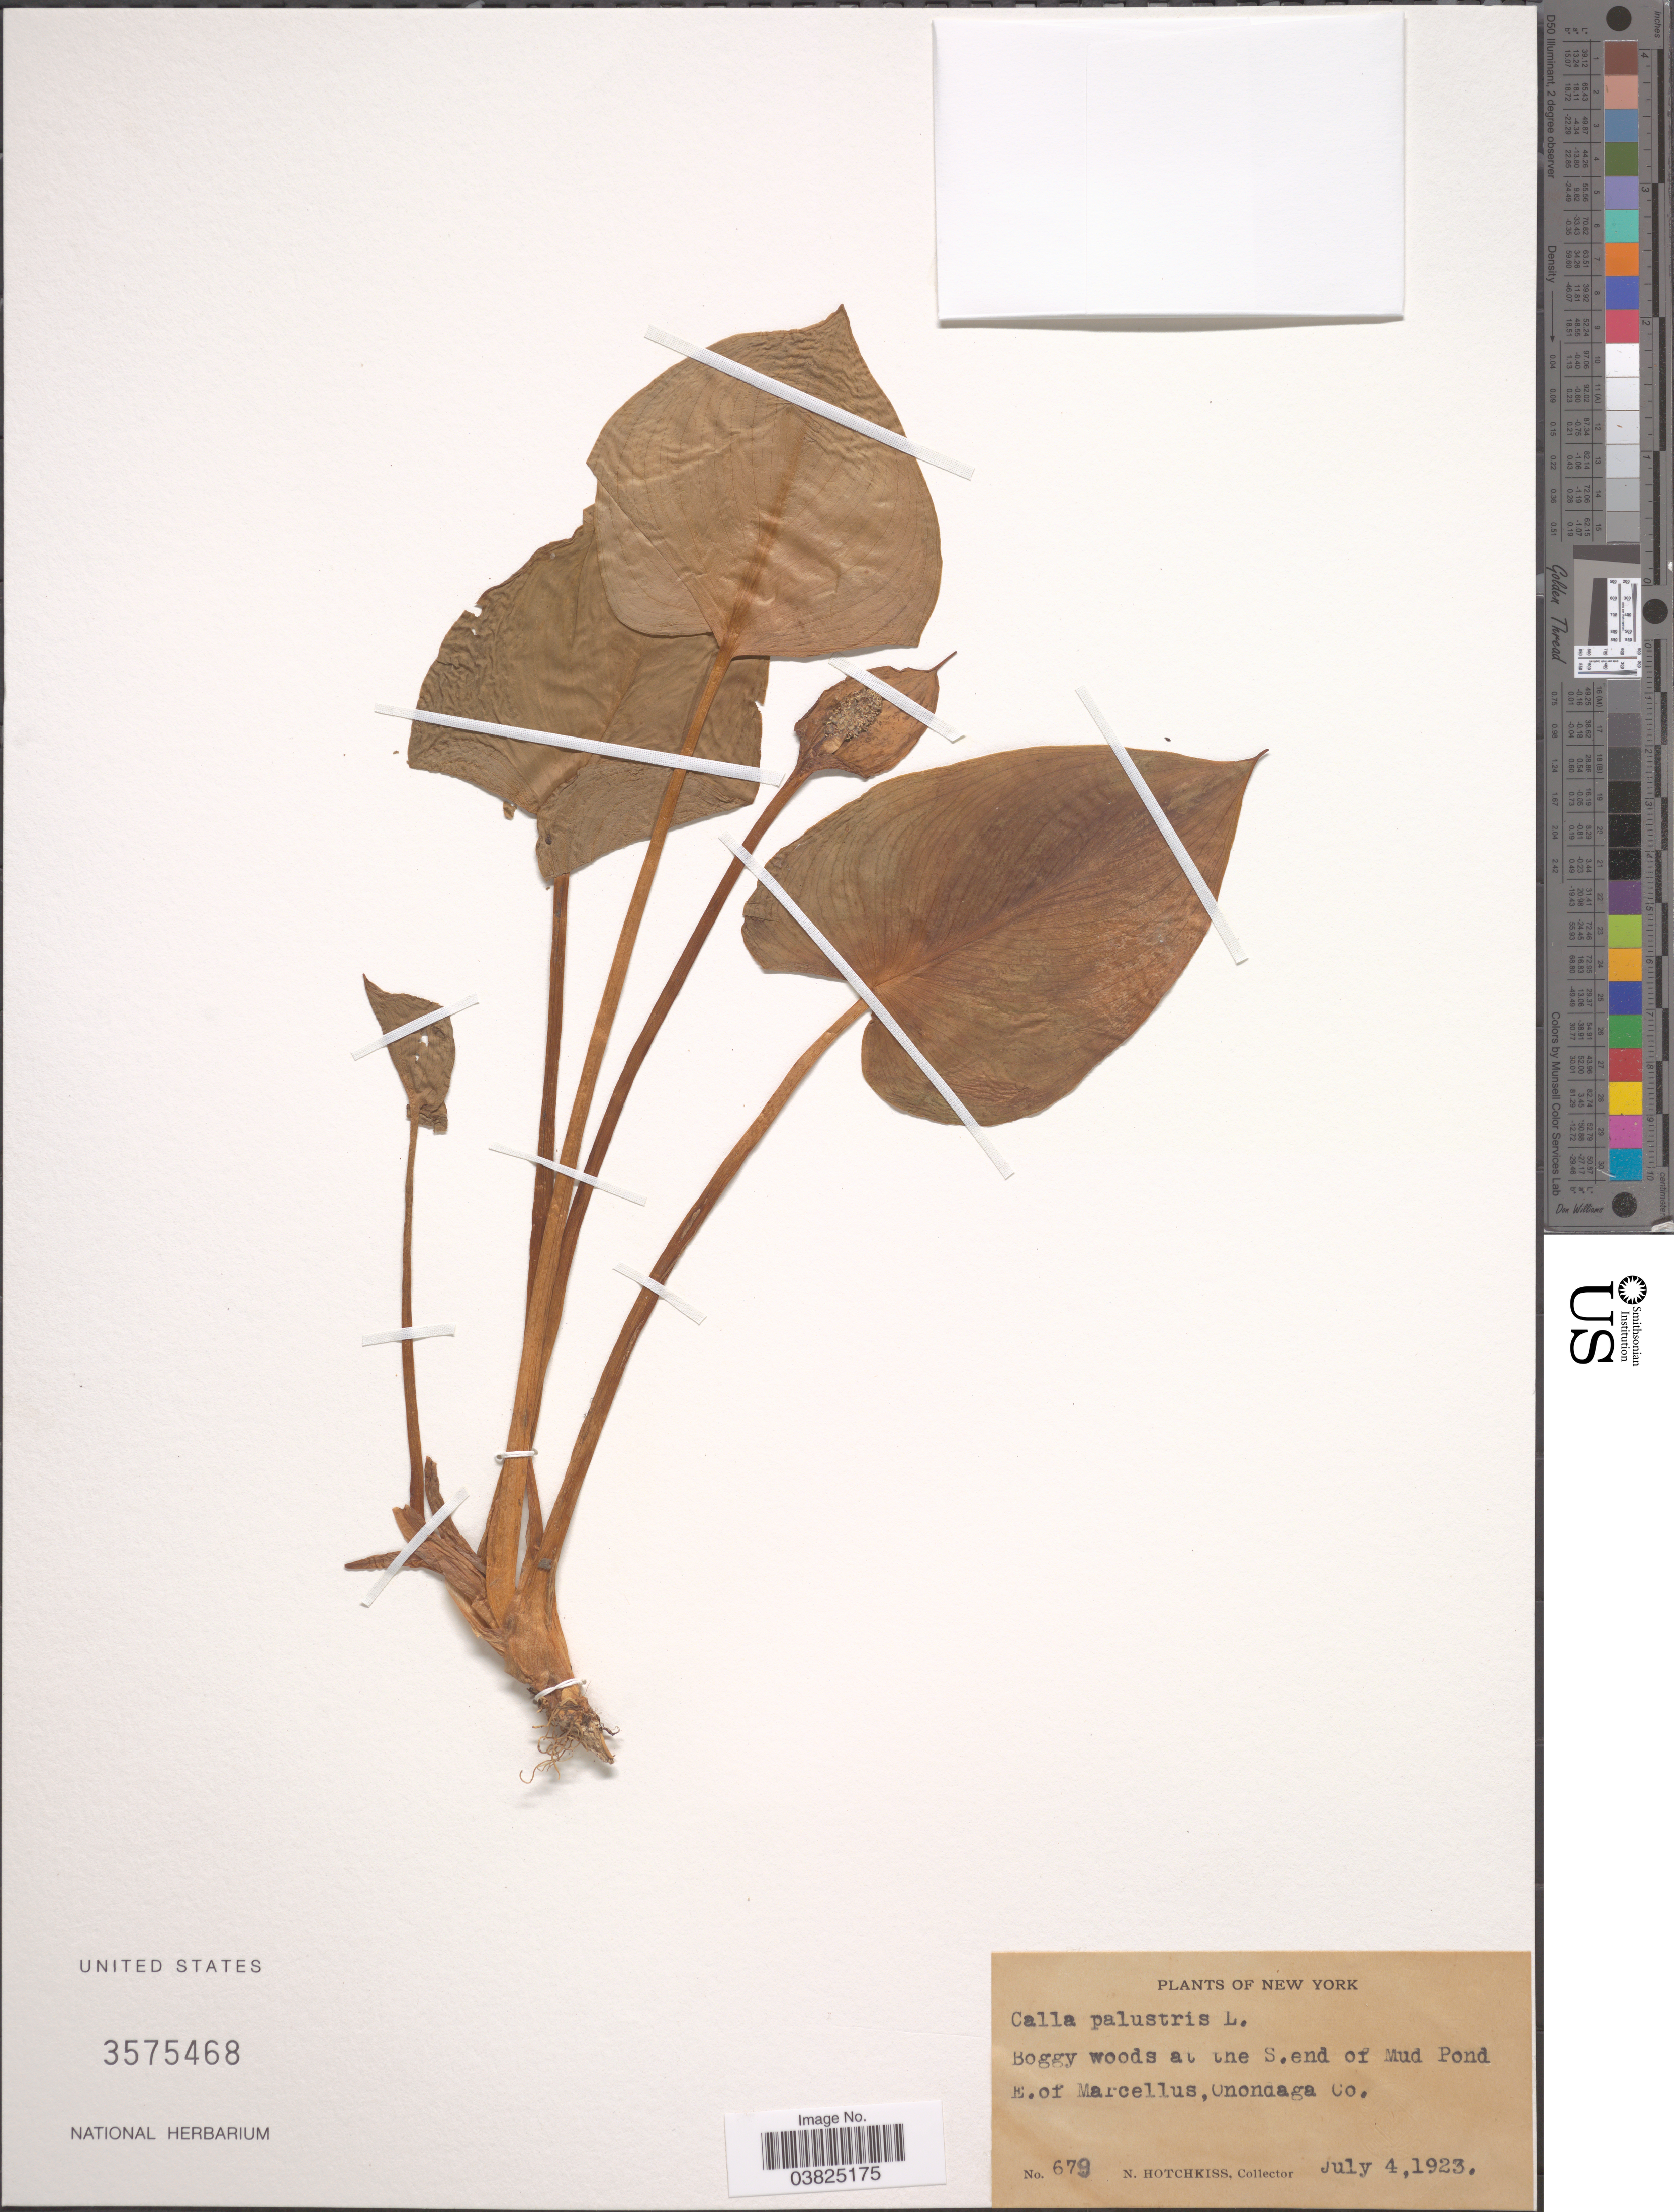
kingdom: Plantae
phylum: Tracheophyta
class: Liliopsida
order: Alismatales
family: Araceae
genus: Calla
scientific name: Calla palustris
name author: L.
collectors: N. Hotchkiss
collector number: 679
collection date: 1923-07-04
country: United States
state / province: New York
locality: At the S. end of Mud Pond E. of Marcellus, Onondaga Co.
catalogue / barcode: US 3575468